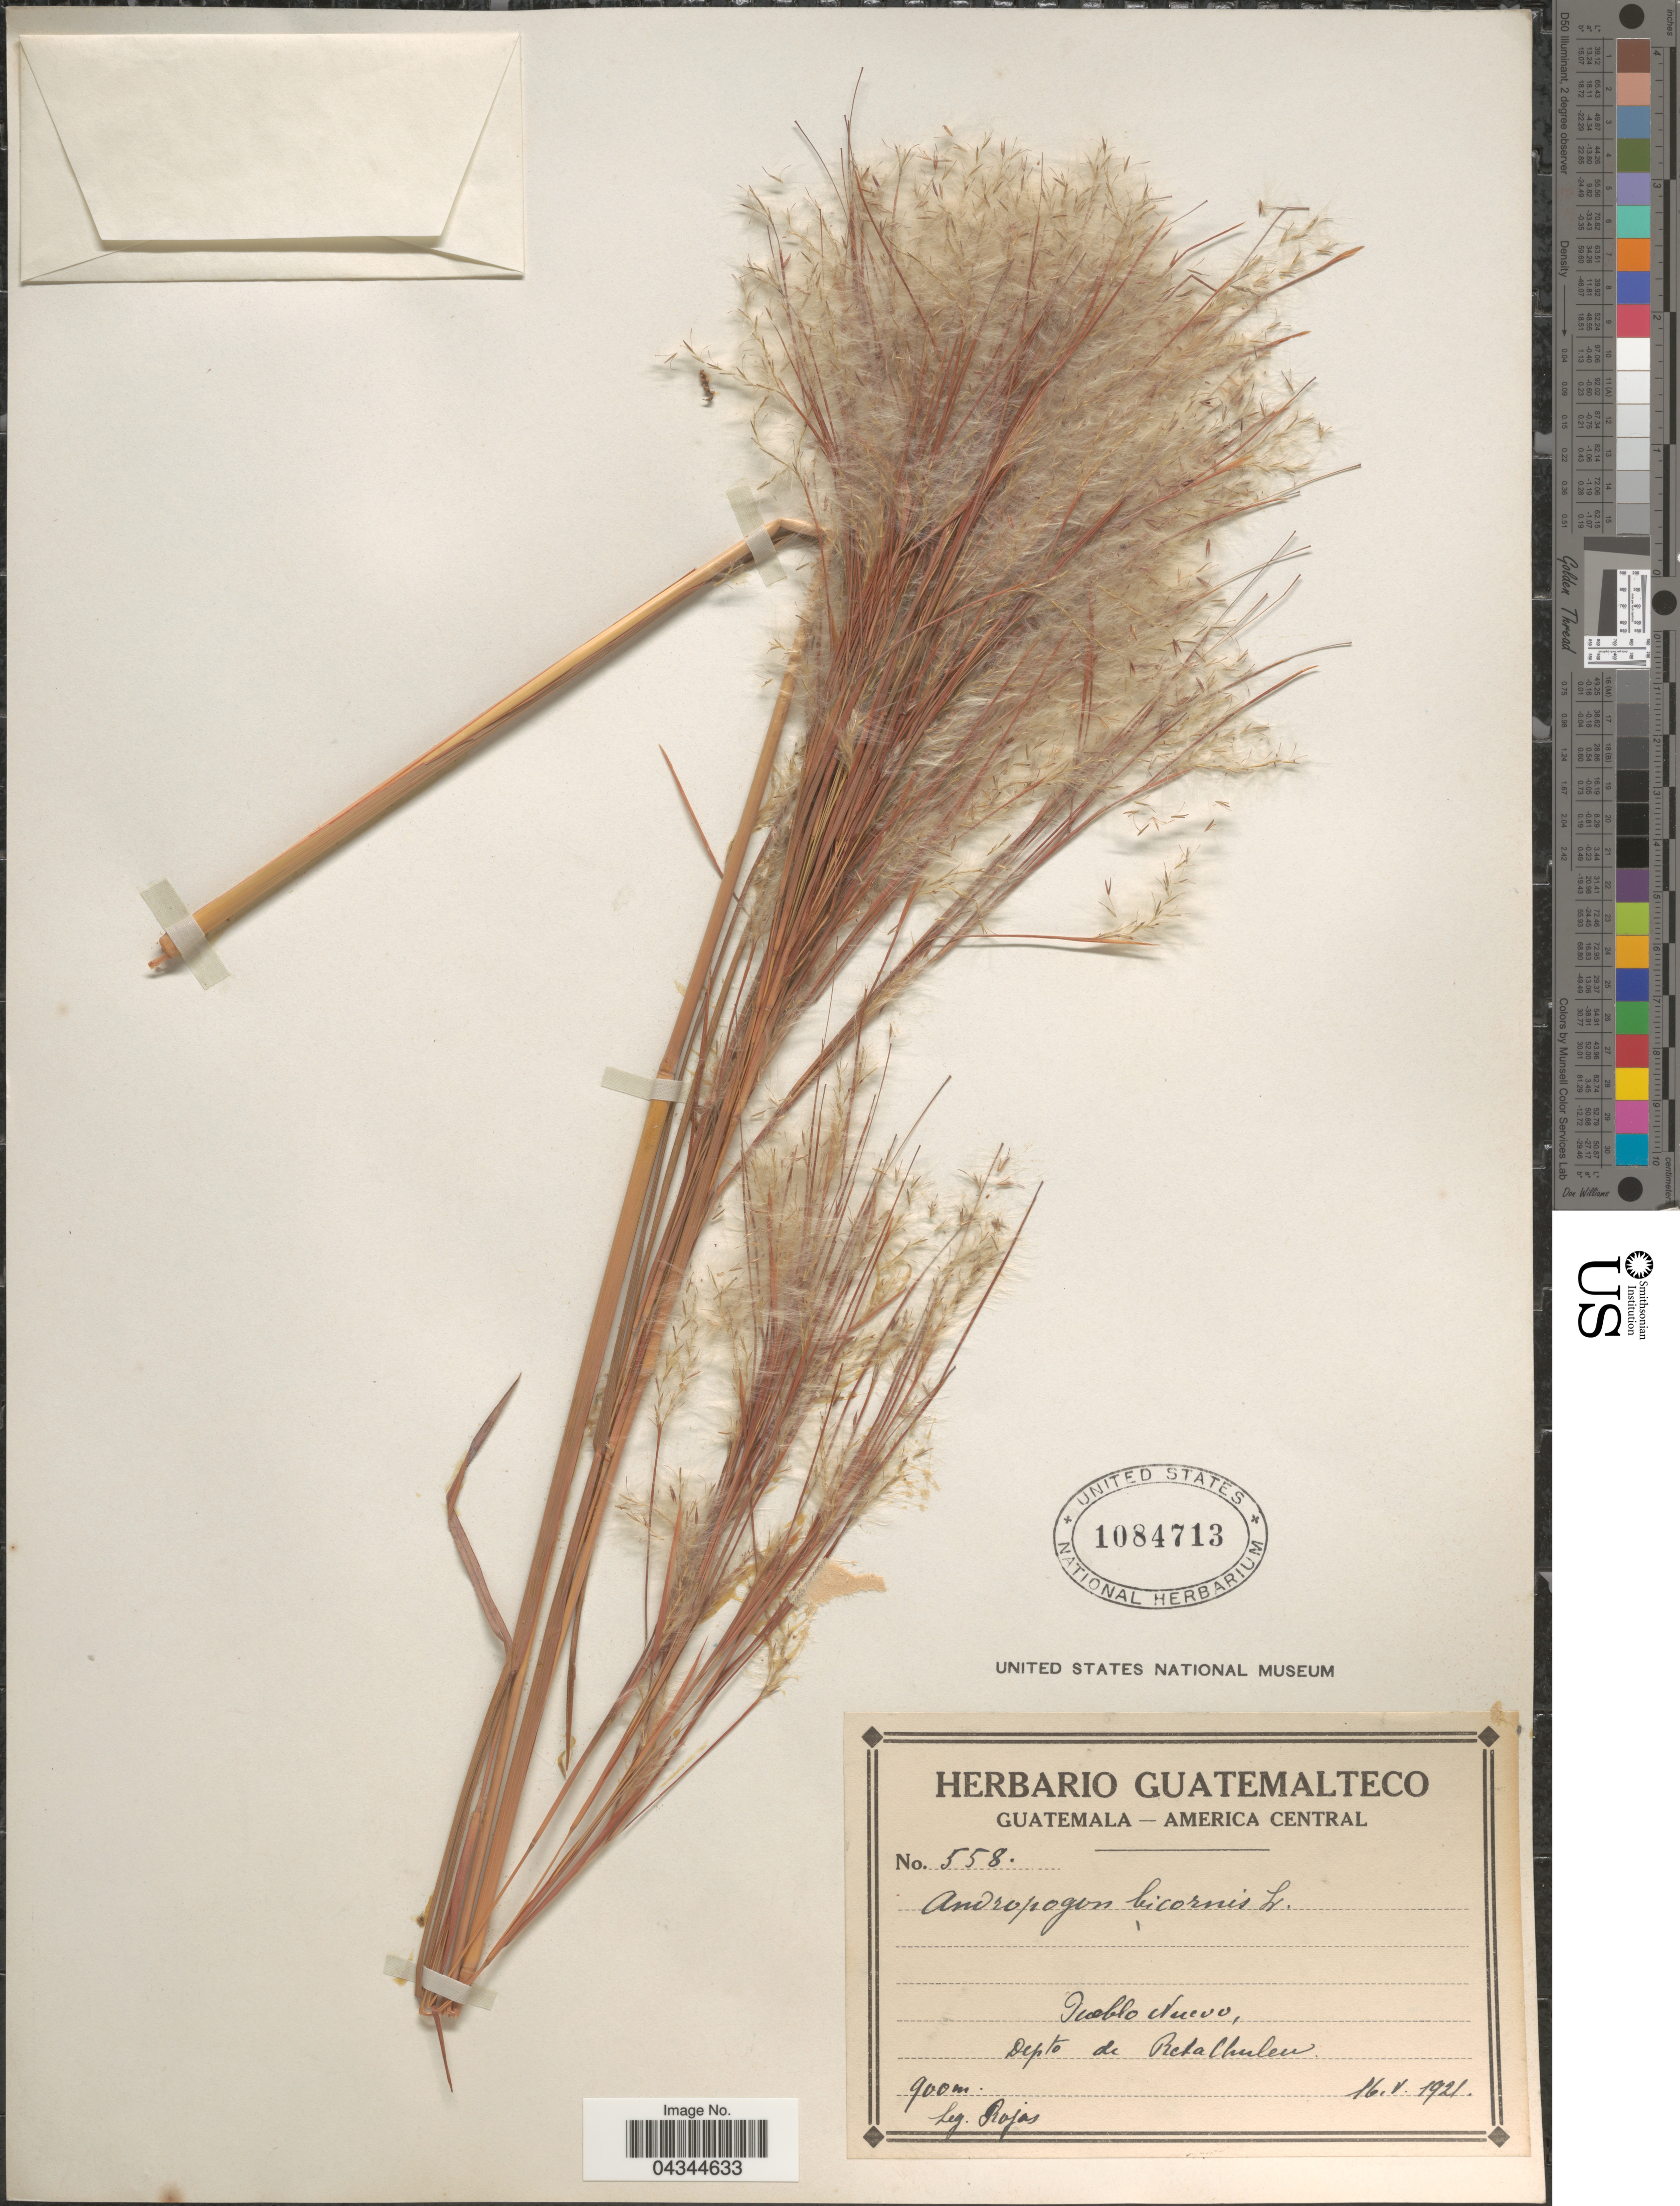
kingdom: Plantae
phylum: Tracheophyta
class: Liliopsida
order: Poales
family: Poaceae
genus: Andropogon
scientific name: Andropogon bicornis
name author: L.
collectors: Rojas, --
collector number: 558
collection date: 1921-05-16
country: Guatemala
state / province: Retalhuleu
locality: Pueblo Nuevo, Depto de Retalhuleu.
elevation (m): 900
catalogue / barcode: US 1084713